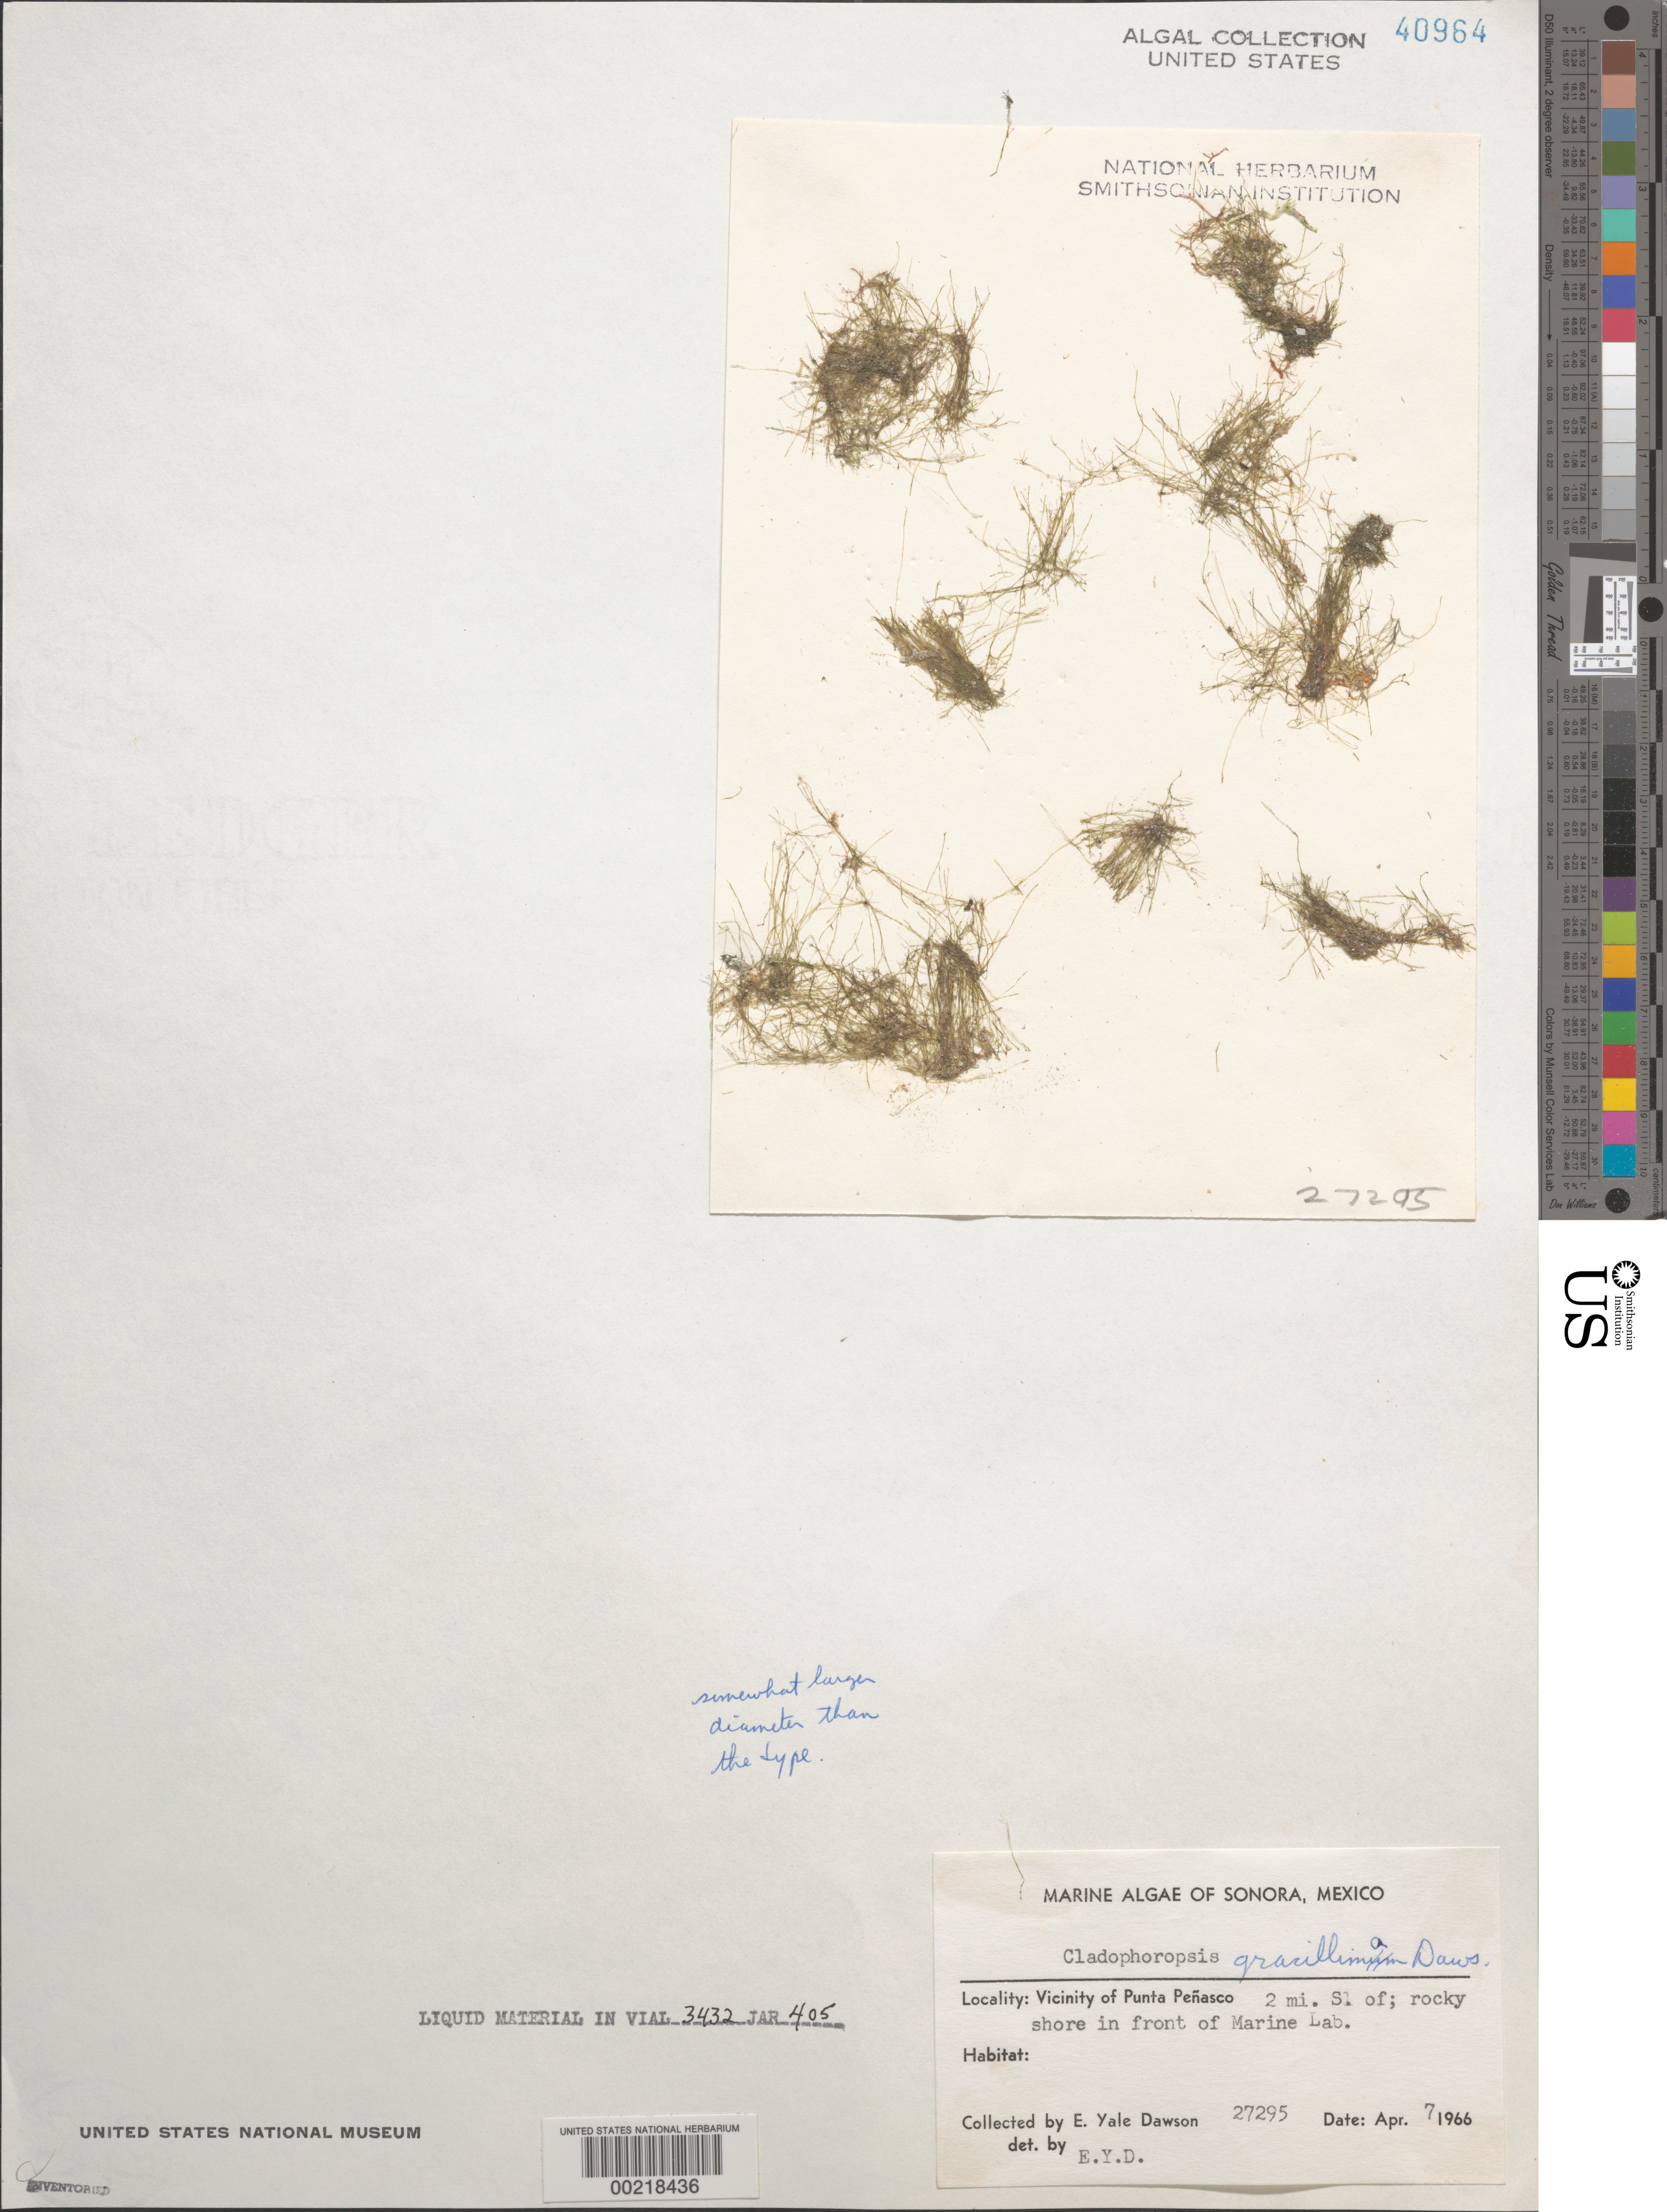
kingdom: Plantae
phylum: Chlorophyta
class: Ulvophyceae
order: Siphonocladales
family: Boodleaceae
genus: Cladophoropsis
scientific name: Cladophoropsis gracillima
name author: E.Y. Dawson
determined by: Dawson, E. Y.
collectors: E. Y. Dawson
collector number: EYD 27295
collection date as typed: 07 Apr 1966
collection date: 1966-04-07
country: Mexico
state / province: Sonora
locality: Marine laboratory, 2 miles south of Punta Penasco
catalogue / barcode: US 40964